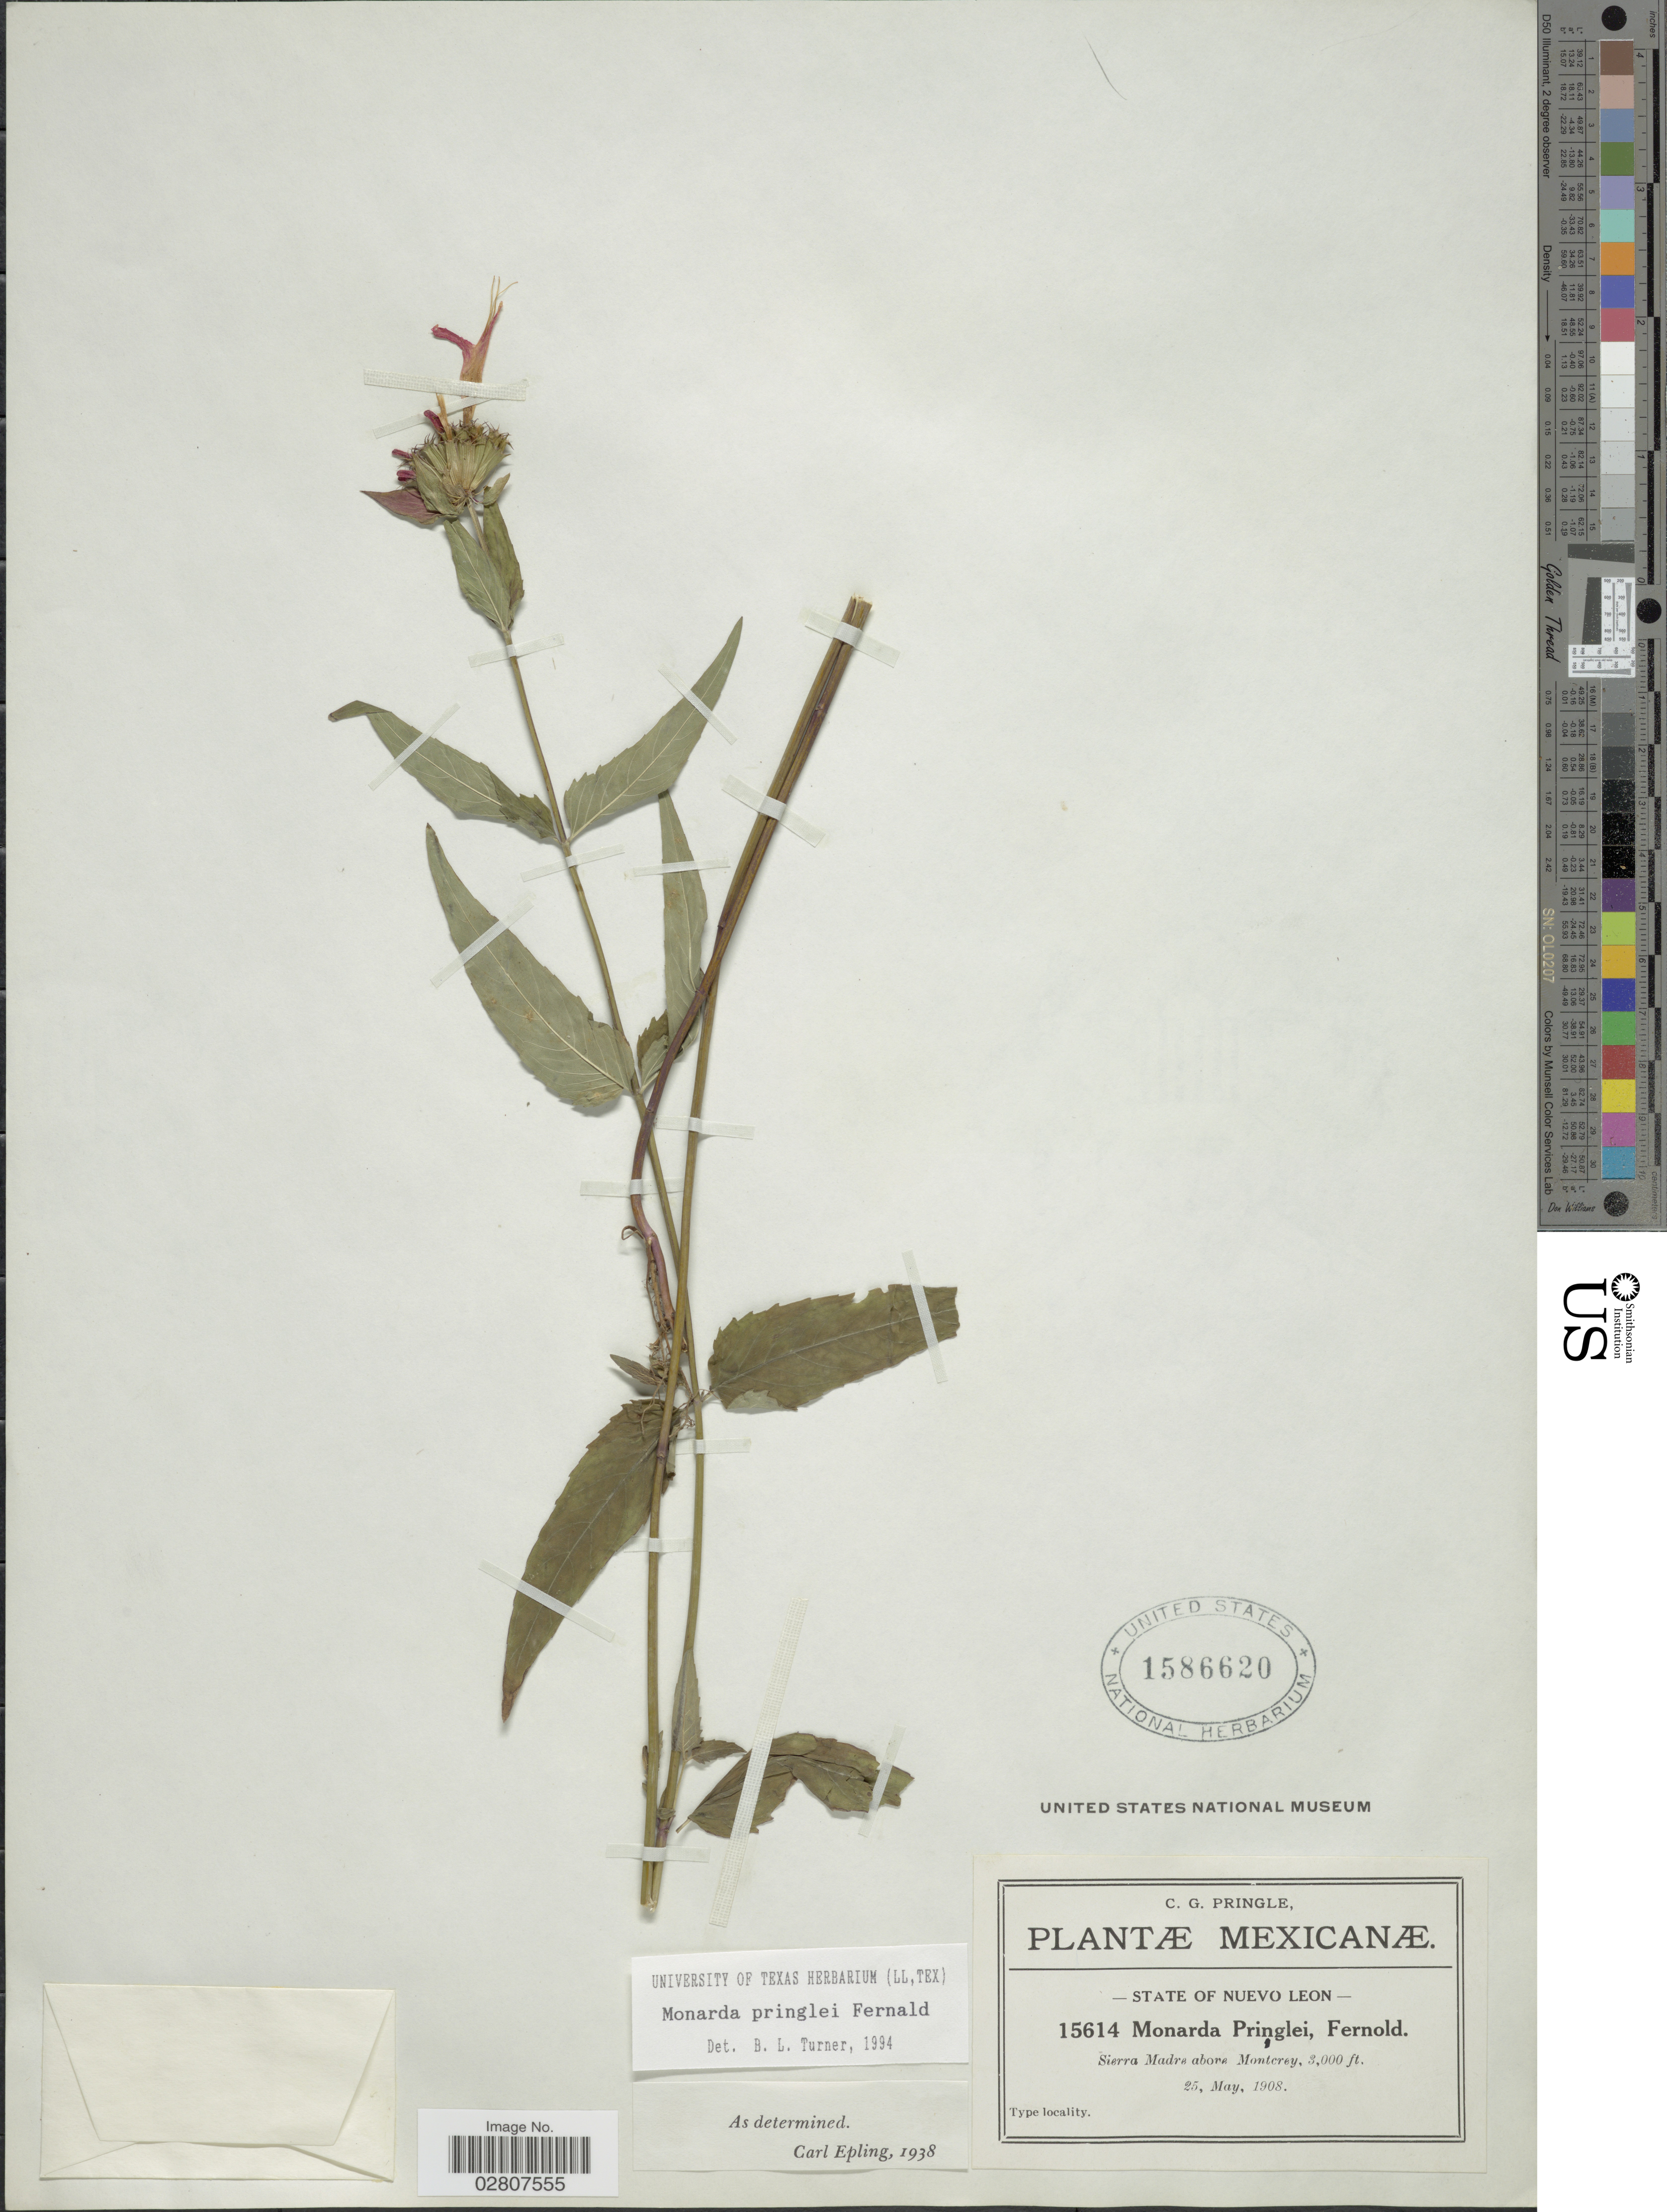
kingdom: Plantae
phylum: Tracheophyta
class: Magnoliopsida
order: Lamiales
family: Lamiaceae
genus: Monarda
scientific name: Monarda pringlei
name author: Fernald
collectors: C. G. Pringle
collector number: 15614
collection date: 1908-05-25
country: Mexico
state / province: Nuevo León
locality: Sierra Madre above Monterey.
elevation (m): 914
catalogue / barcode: US 1586620